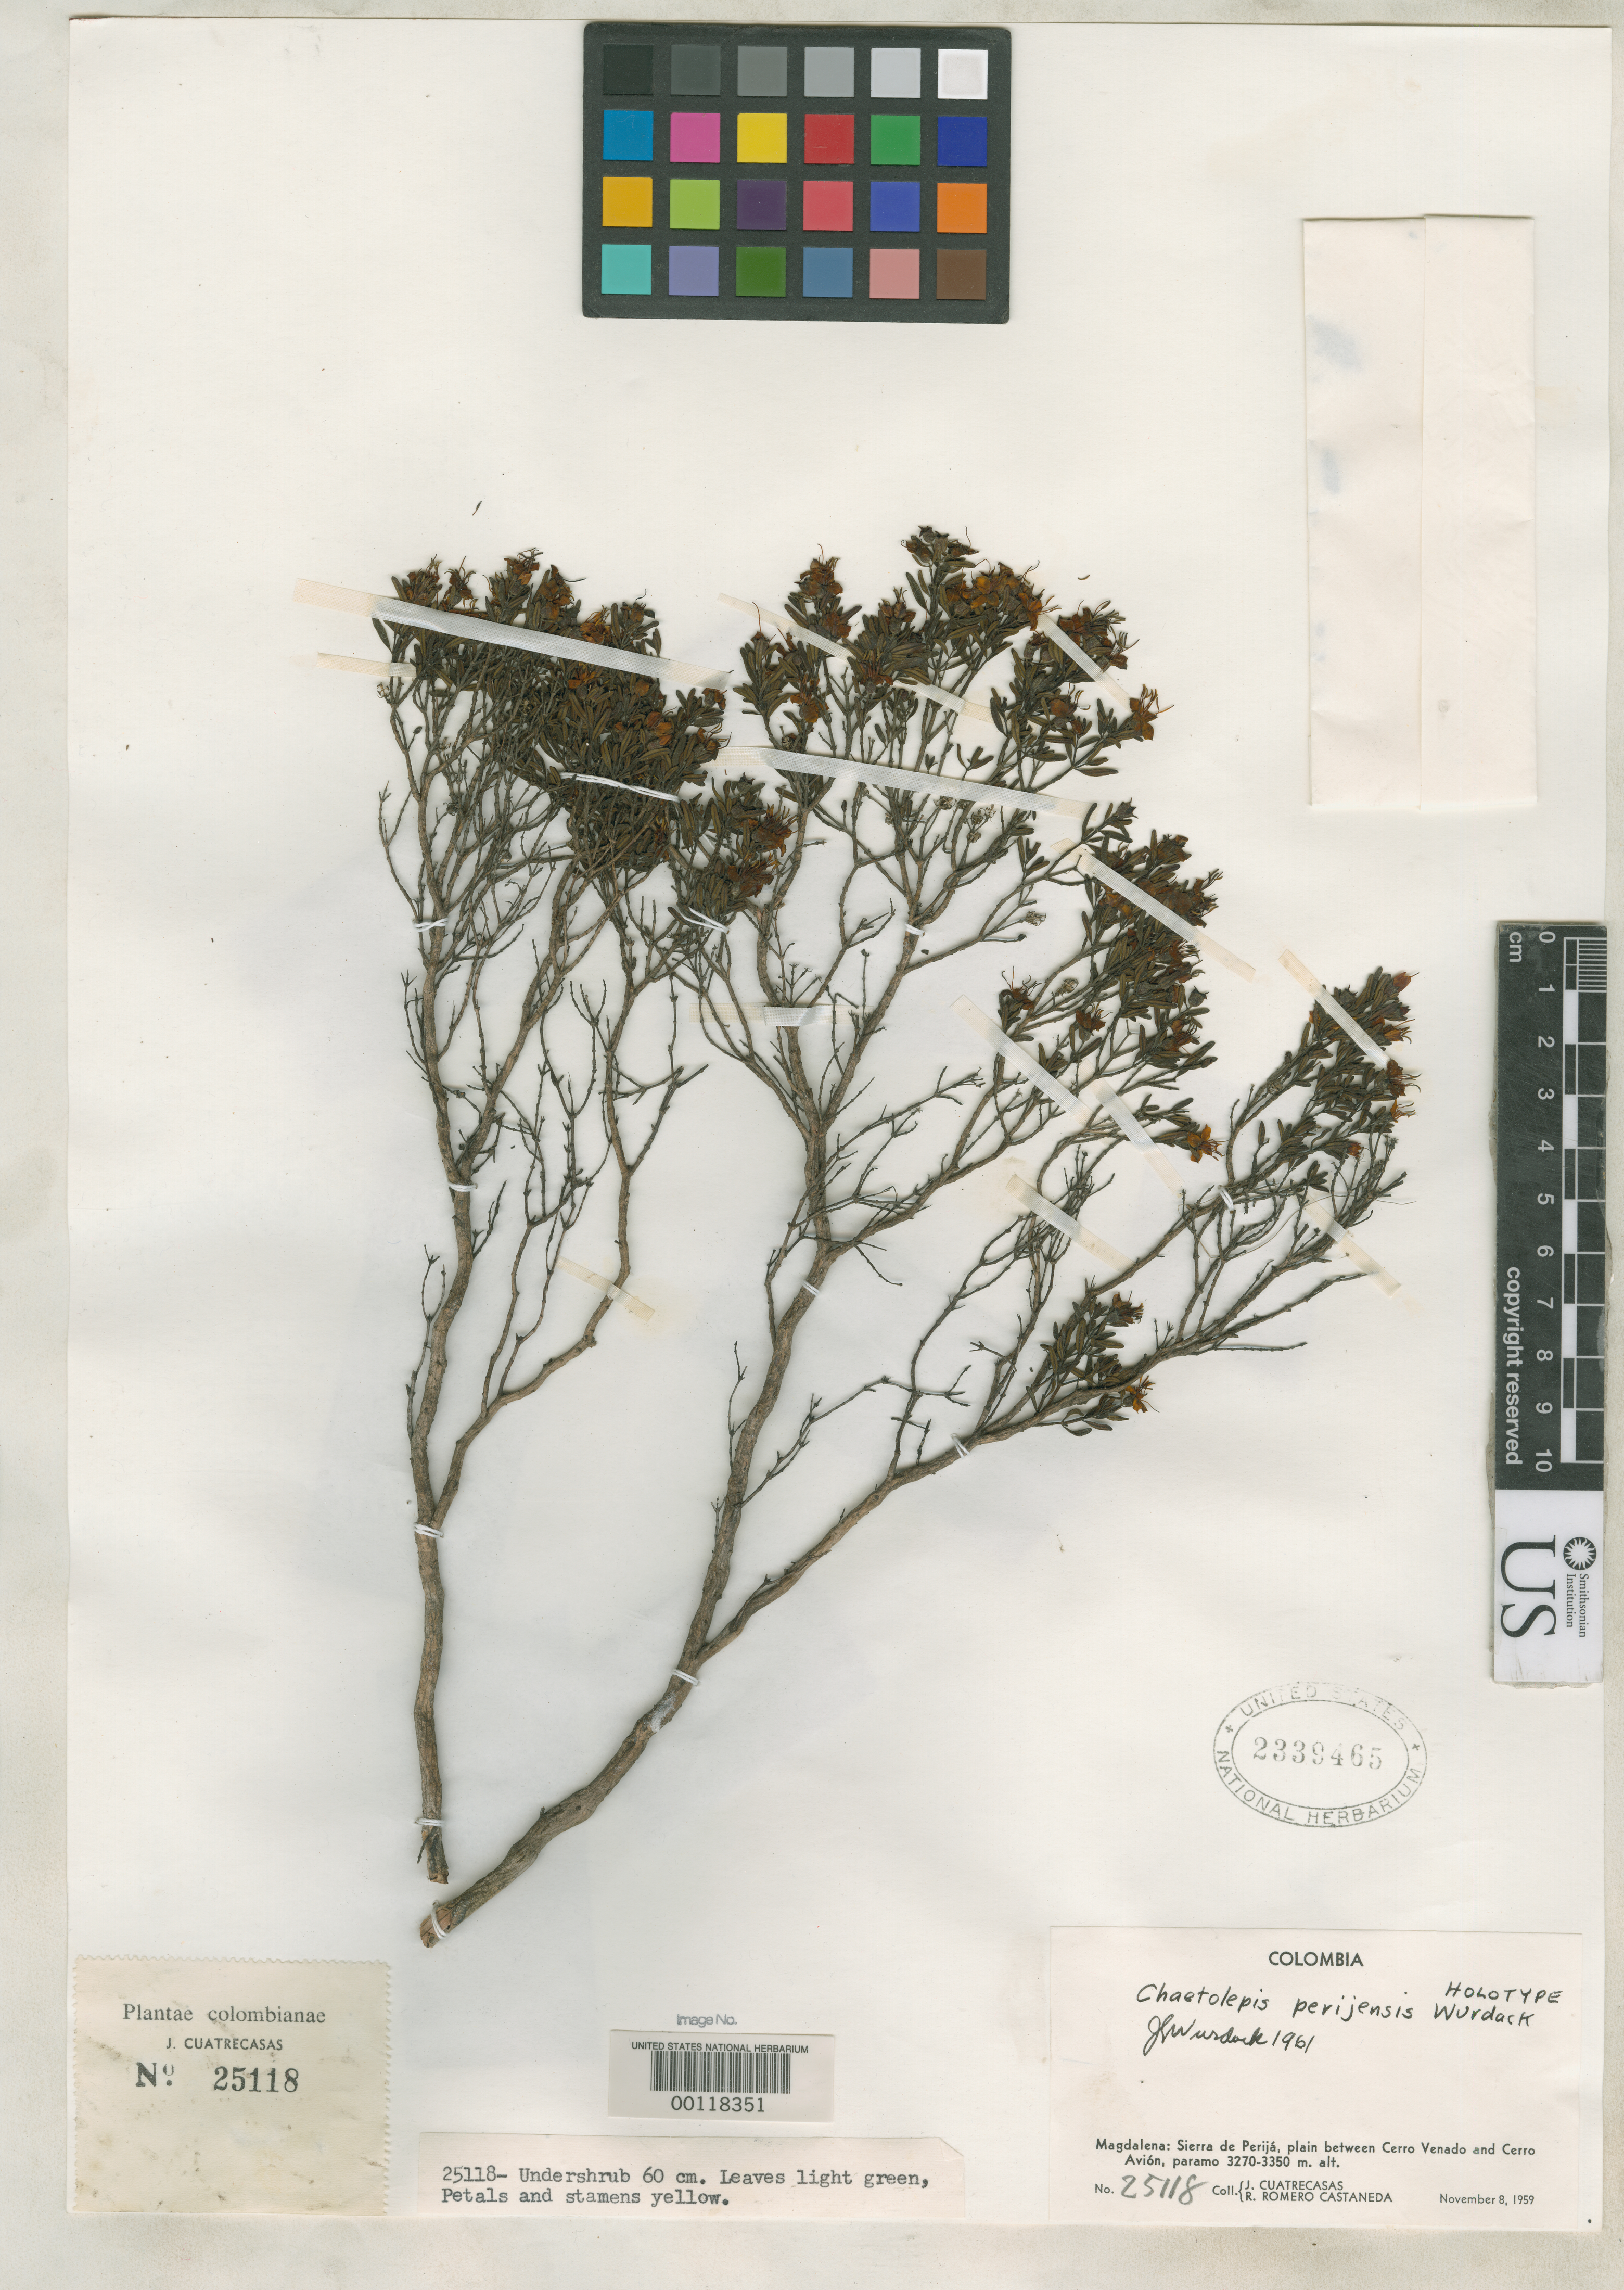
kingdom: Plantae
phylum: Tracheophyta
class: Magnoliopsida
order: Myrtales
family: Melastomataceae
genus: Chaetolepis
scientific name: Chaetolepis perijensis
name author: Wurdack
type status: Holotype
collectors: J. Cuatrecasas & R. Romero Castañeda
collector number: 25118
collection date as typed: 08 Nov 1959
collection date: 1959-11-08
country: Colombia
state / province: Magdalena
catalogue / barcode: US 2339465